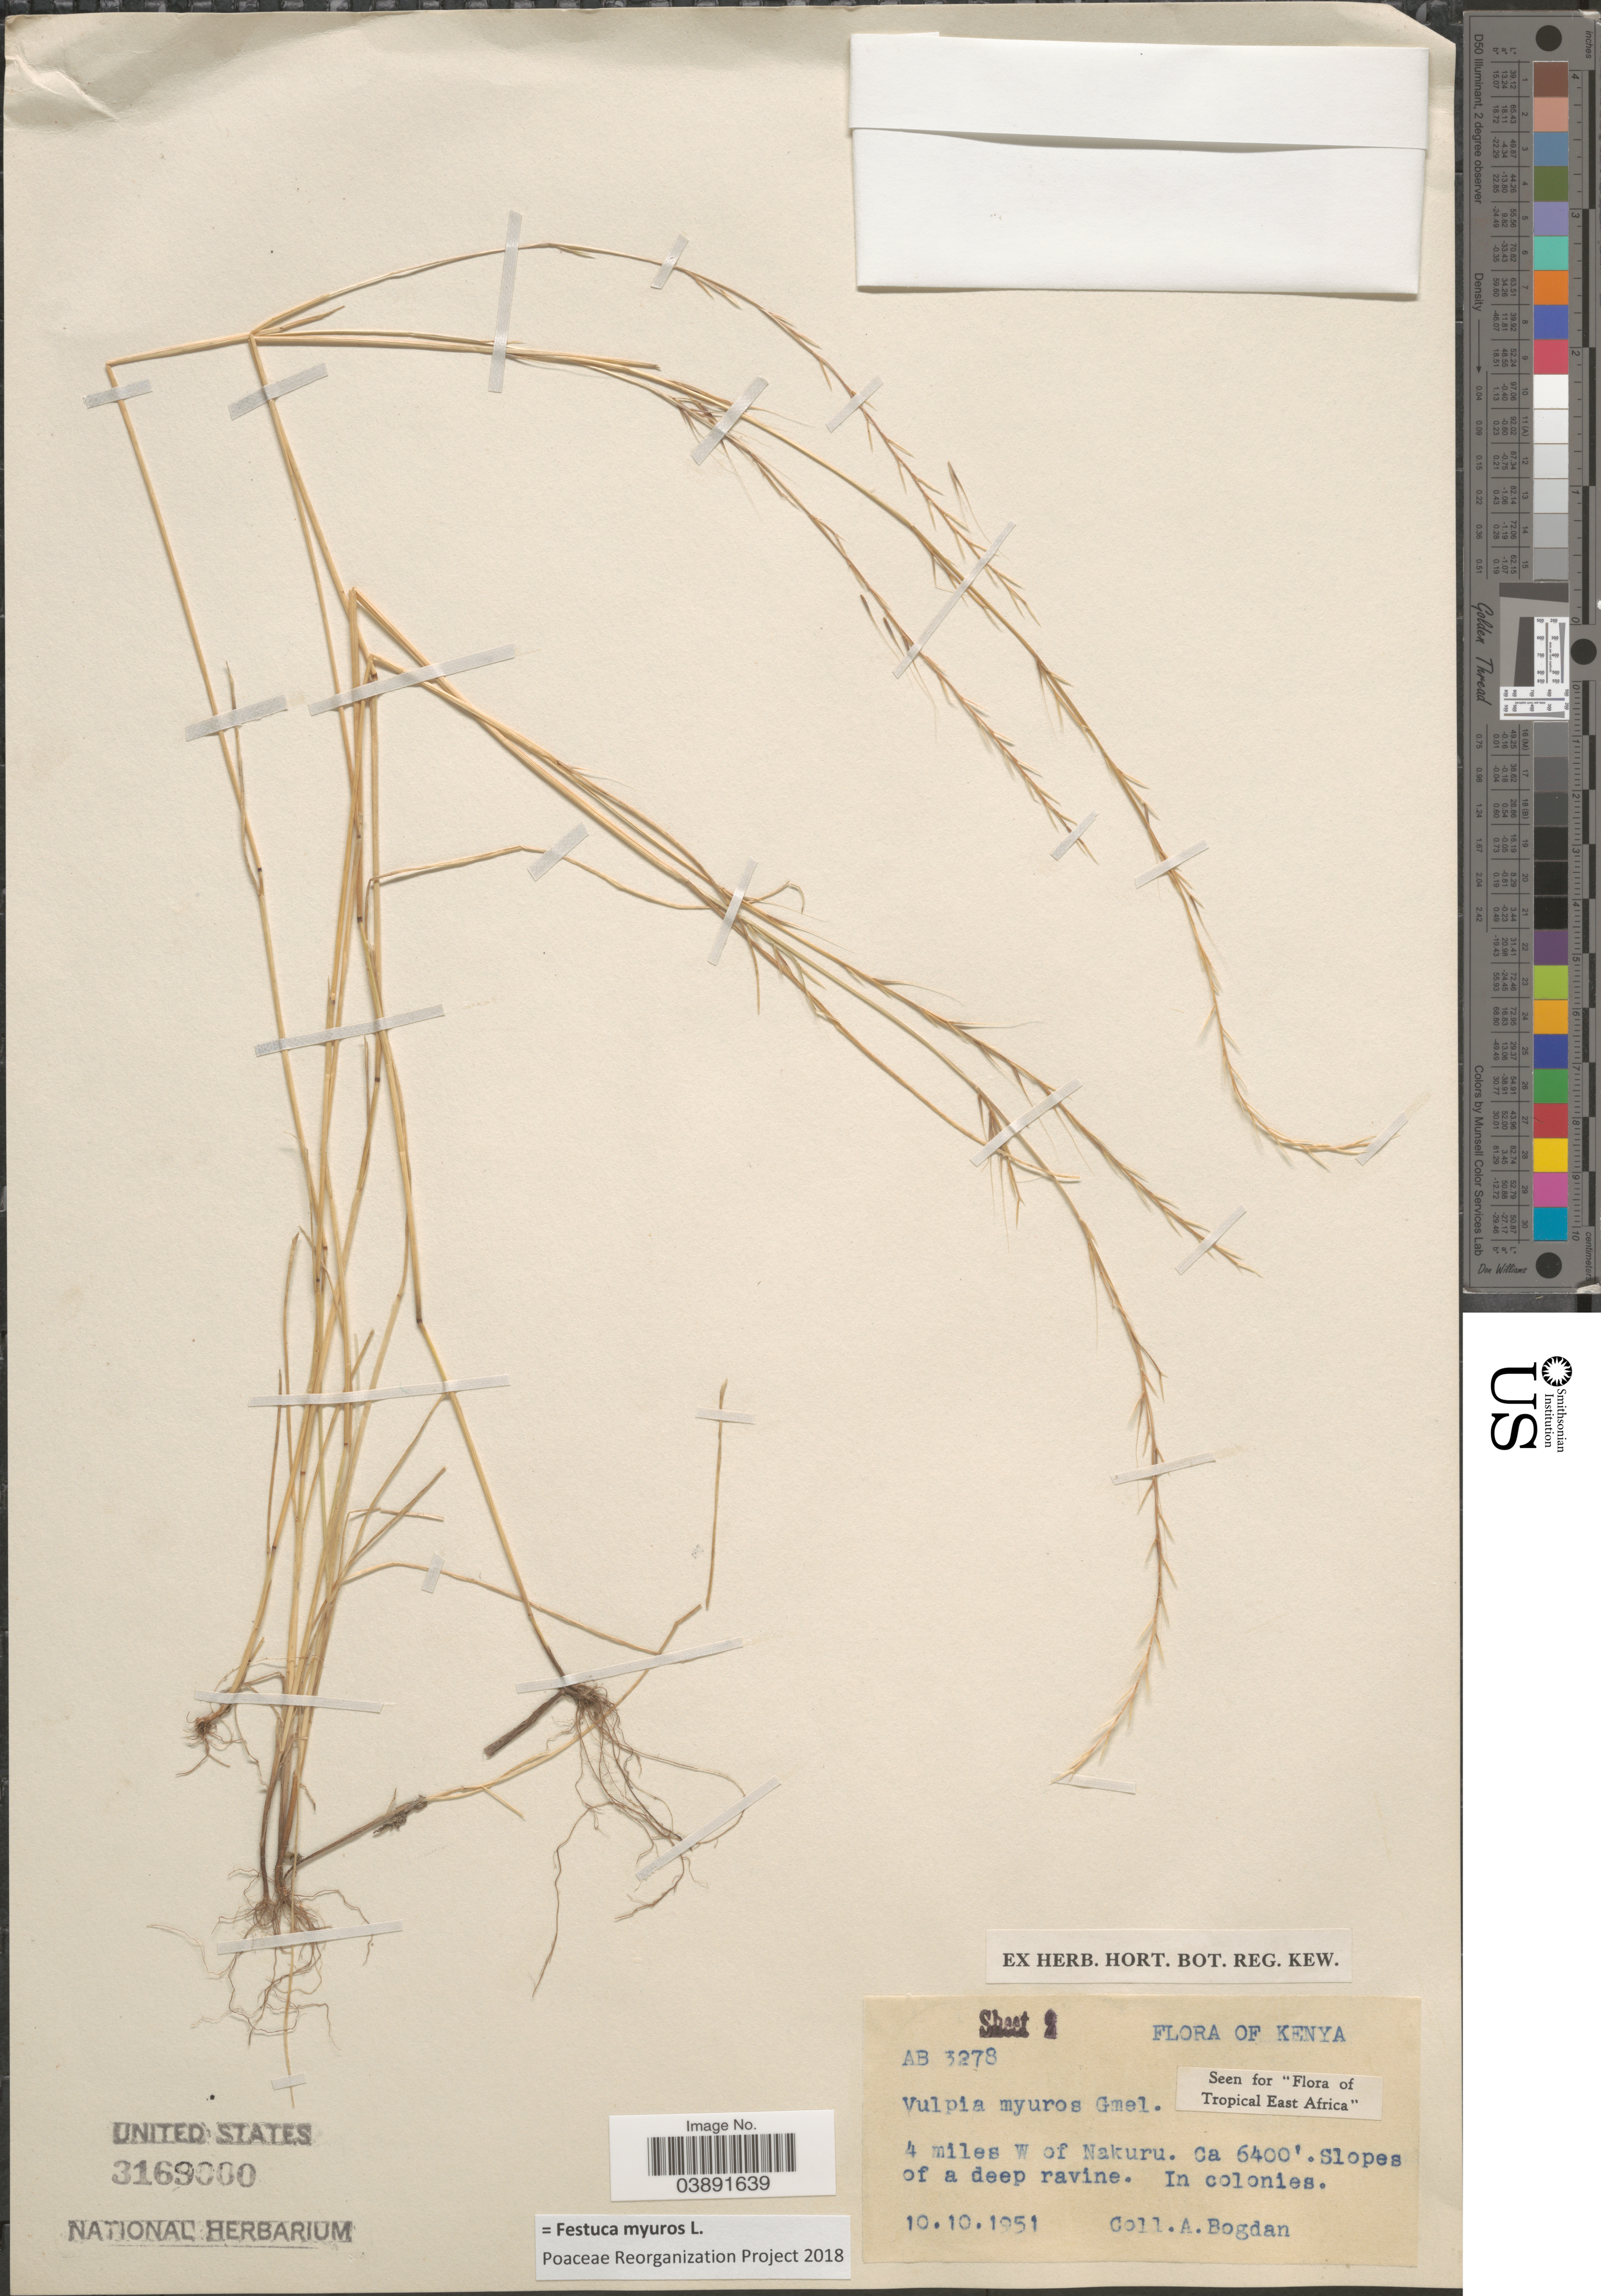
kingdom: Plantae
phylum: Tracheophyta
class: Liliopsida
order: Poales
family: Poaceae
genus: Festuca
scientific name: Festuca myuros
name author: L.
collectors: A. Bogdan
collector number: AB3278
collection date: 1951-10-10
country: Kenya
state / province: Nakuru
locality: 4 miles W of Nakuru. Slopes of a deep ravine.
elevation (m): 1951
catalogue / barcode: US 3169000